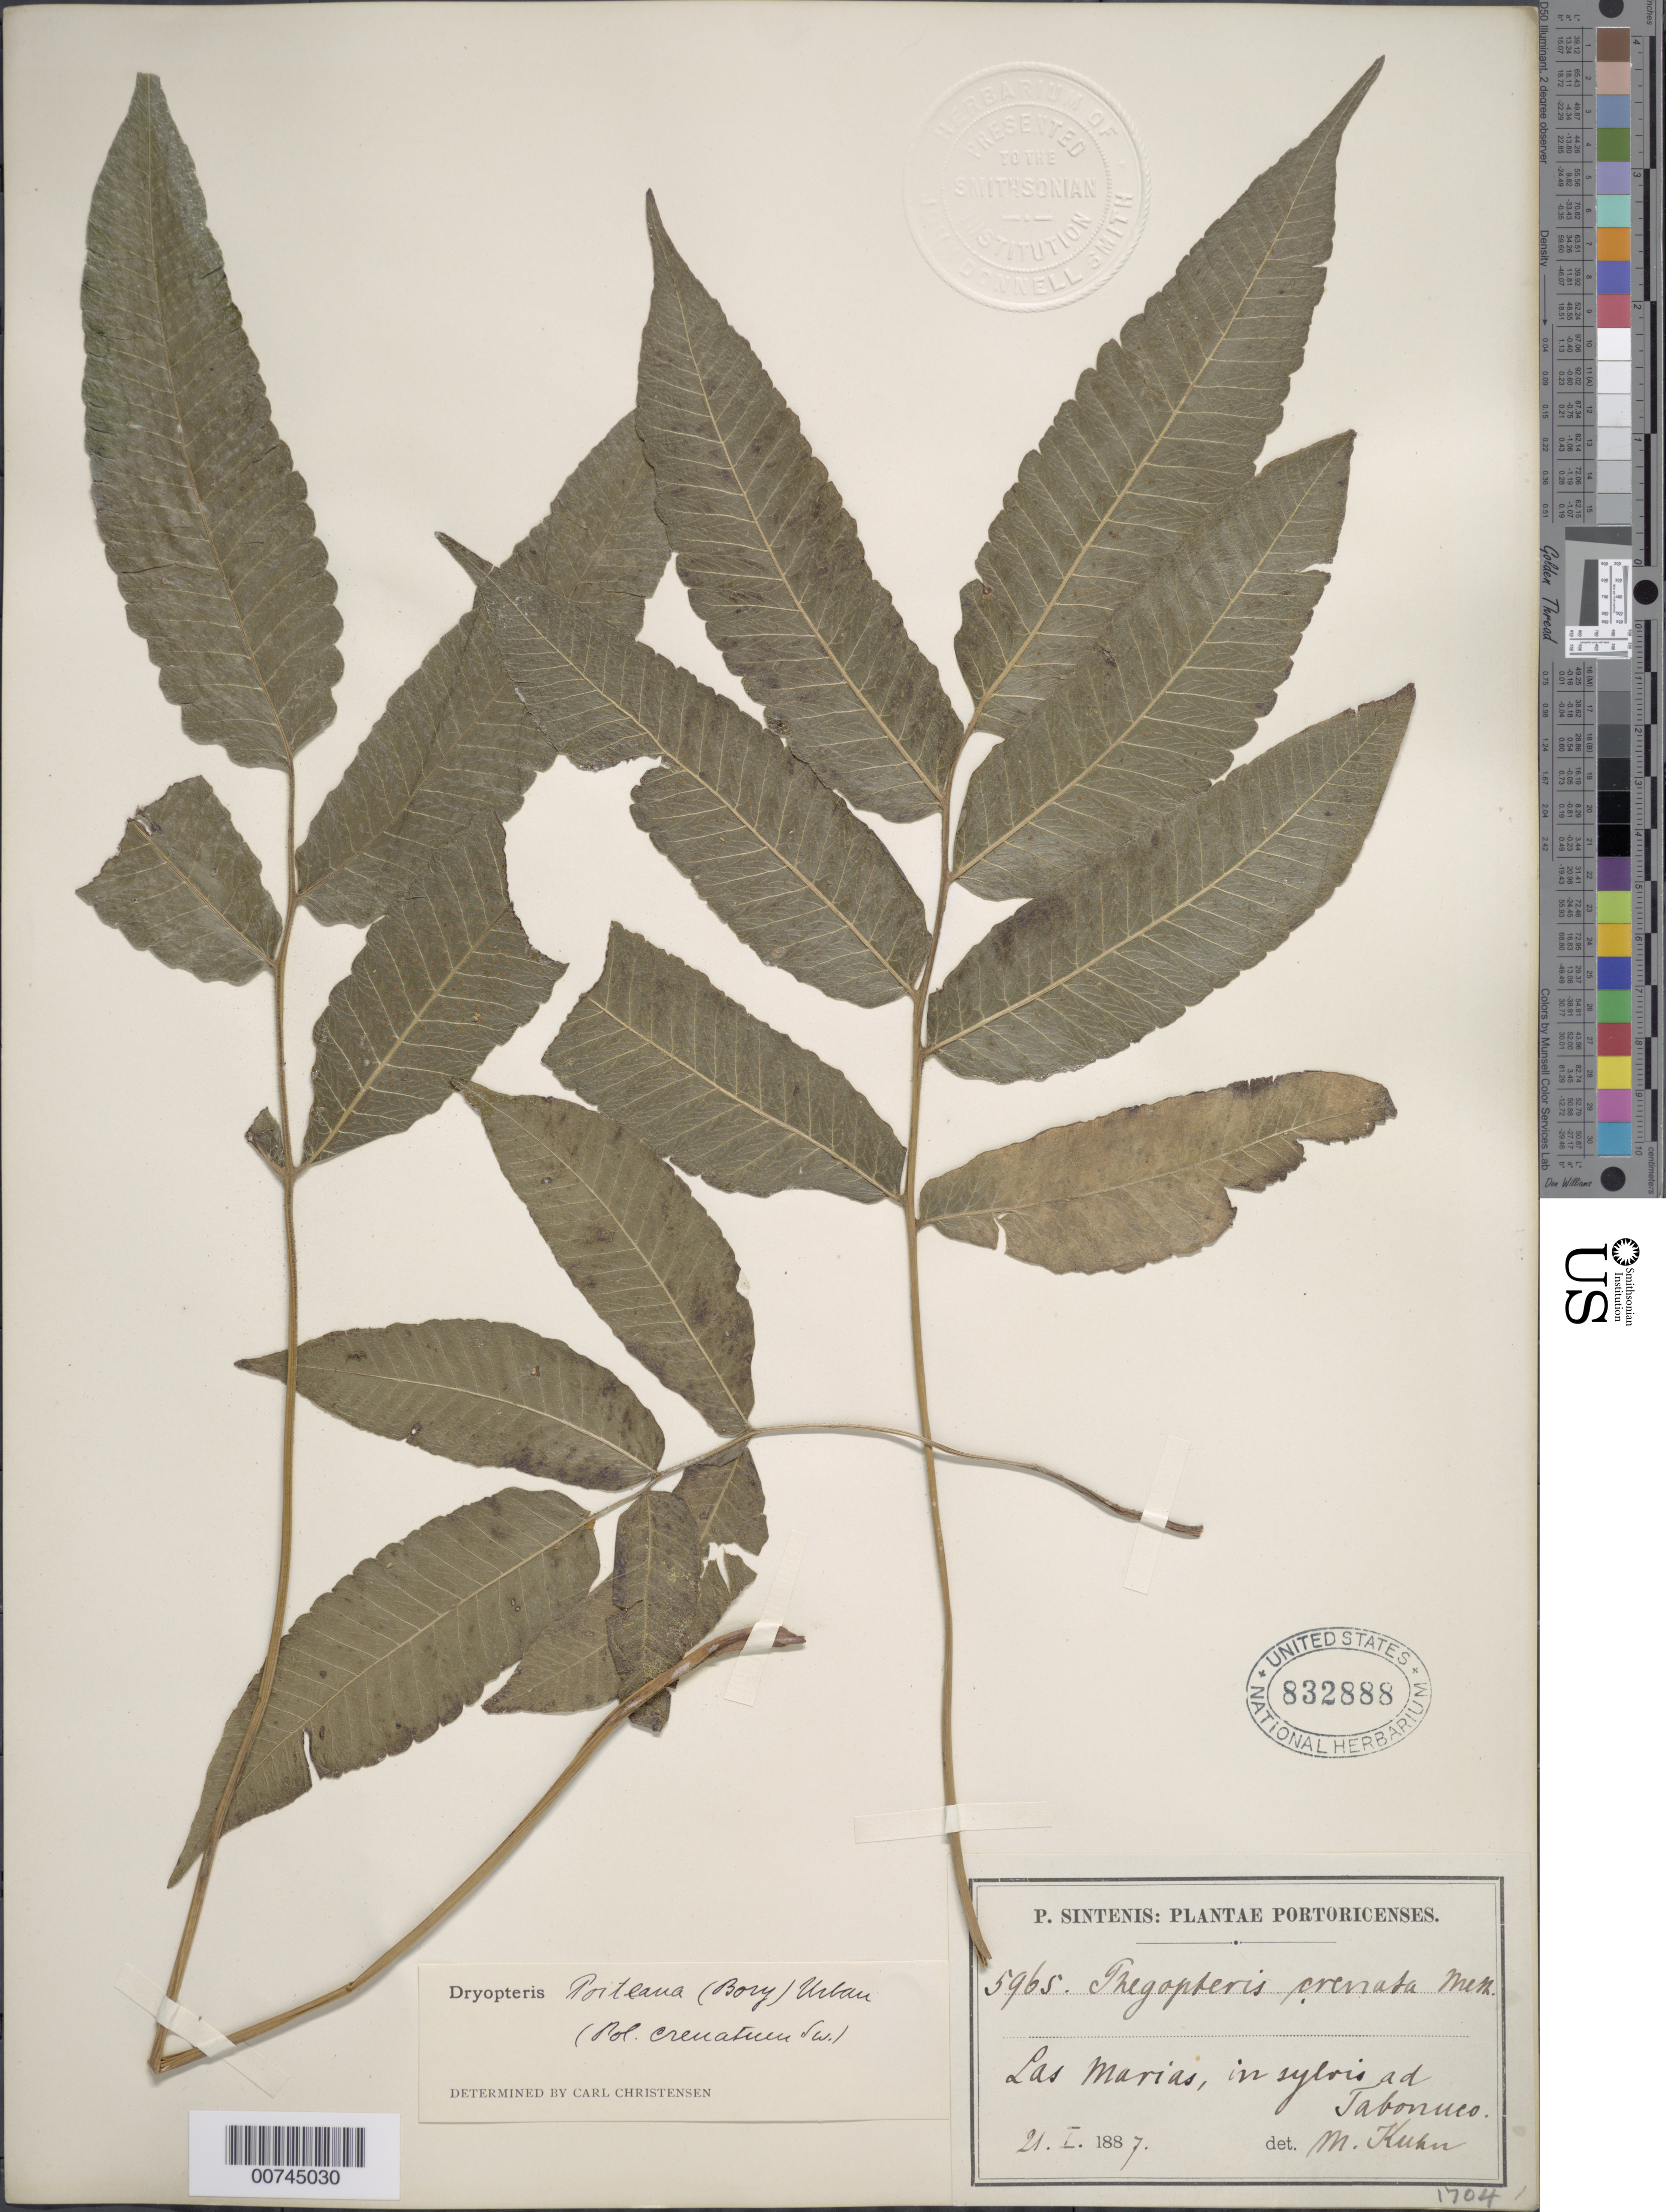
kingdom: Plantae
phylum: Tracheophyta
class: Polypodiopsida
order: Polypodiales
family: Thelypteridaceae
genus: Goniopteris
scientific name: Goniopteris poiteana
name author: (Bory) Ching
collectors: P. Sintenis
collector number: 5965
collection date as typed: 21 Jan 1887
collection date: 1887-01-21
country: Puerto Rico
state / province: Las Marías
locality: Las Marías, in sylvis ad Jabonuco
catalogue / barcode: US 832888